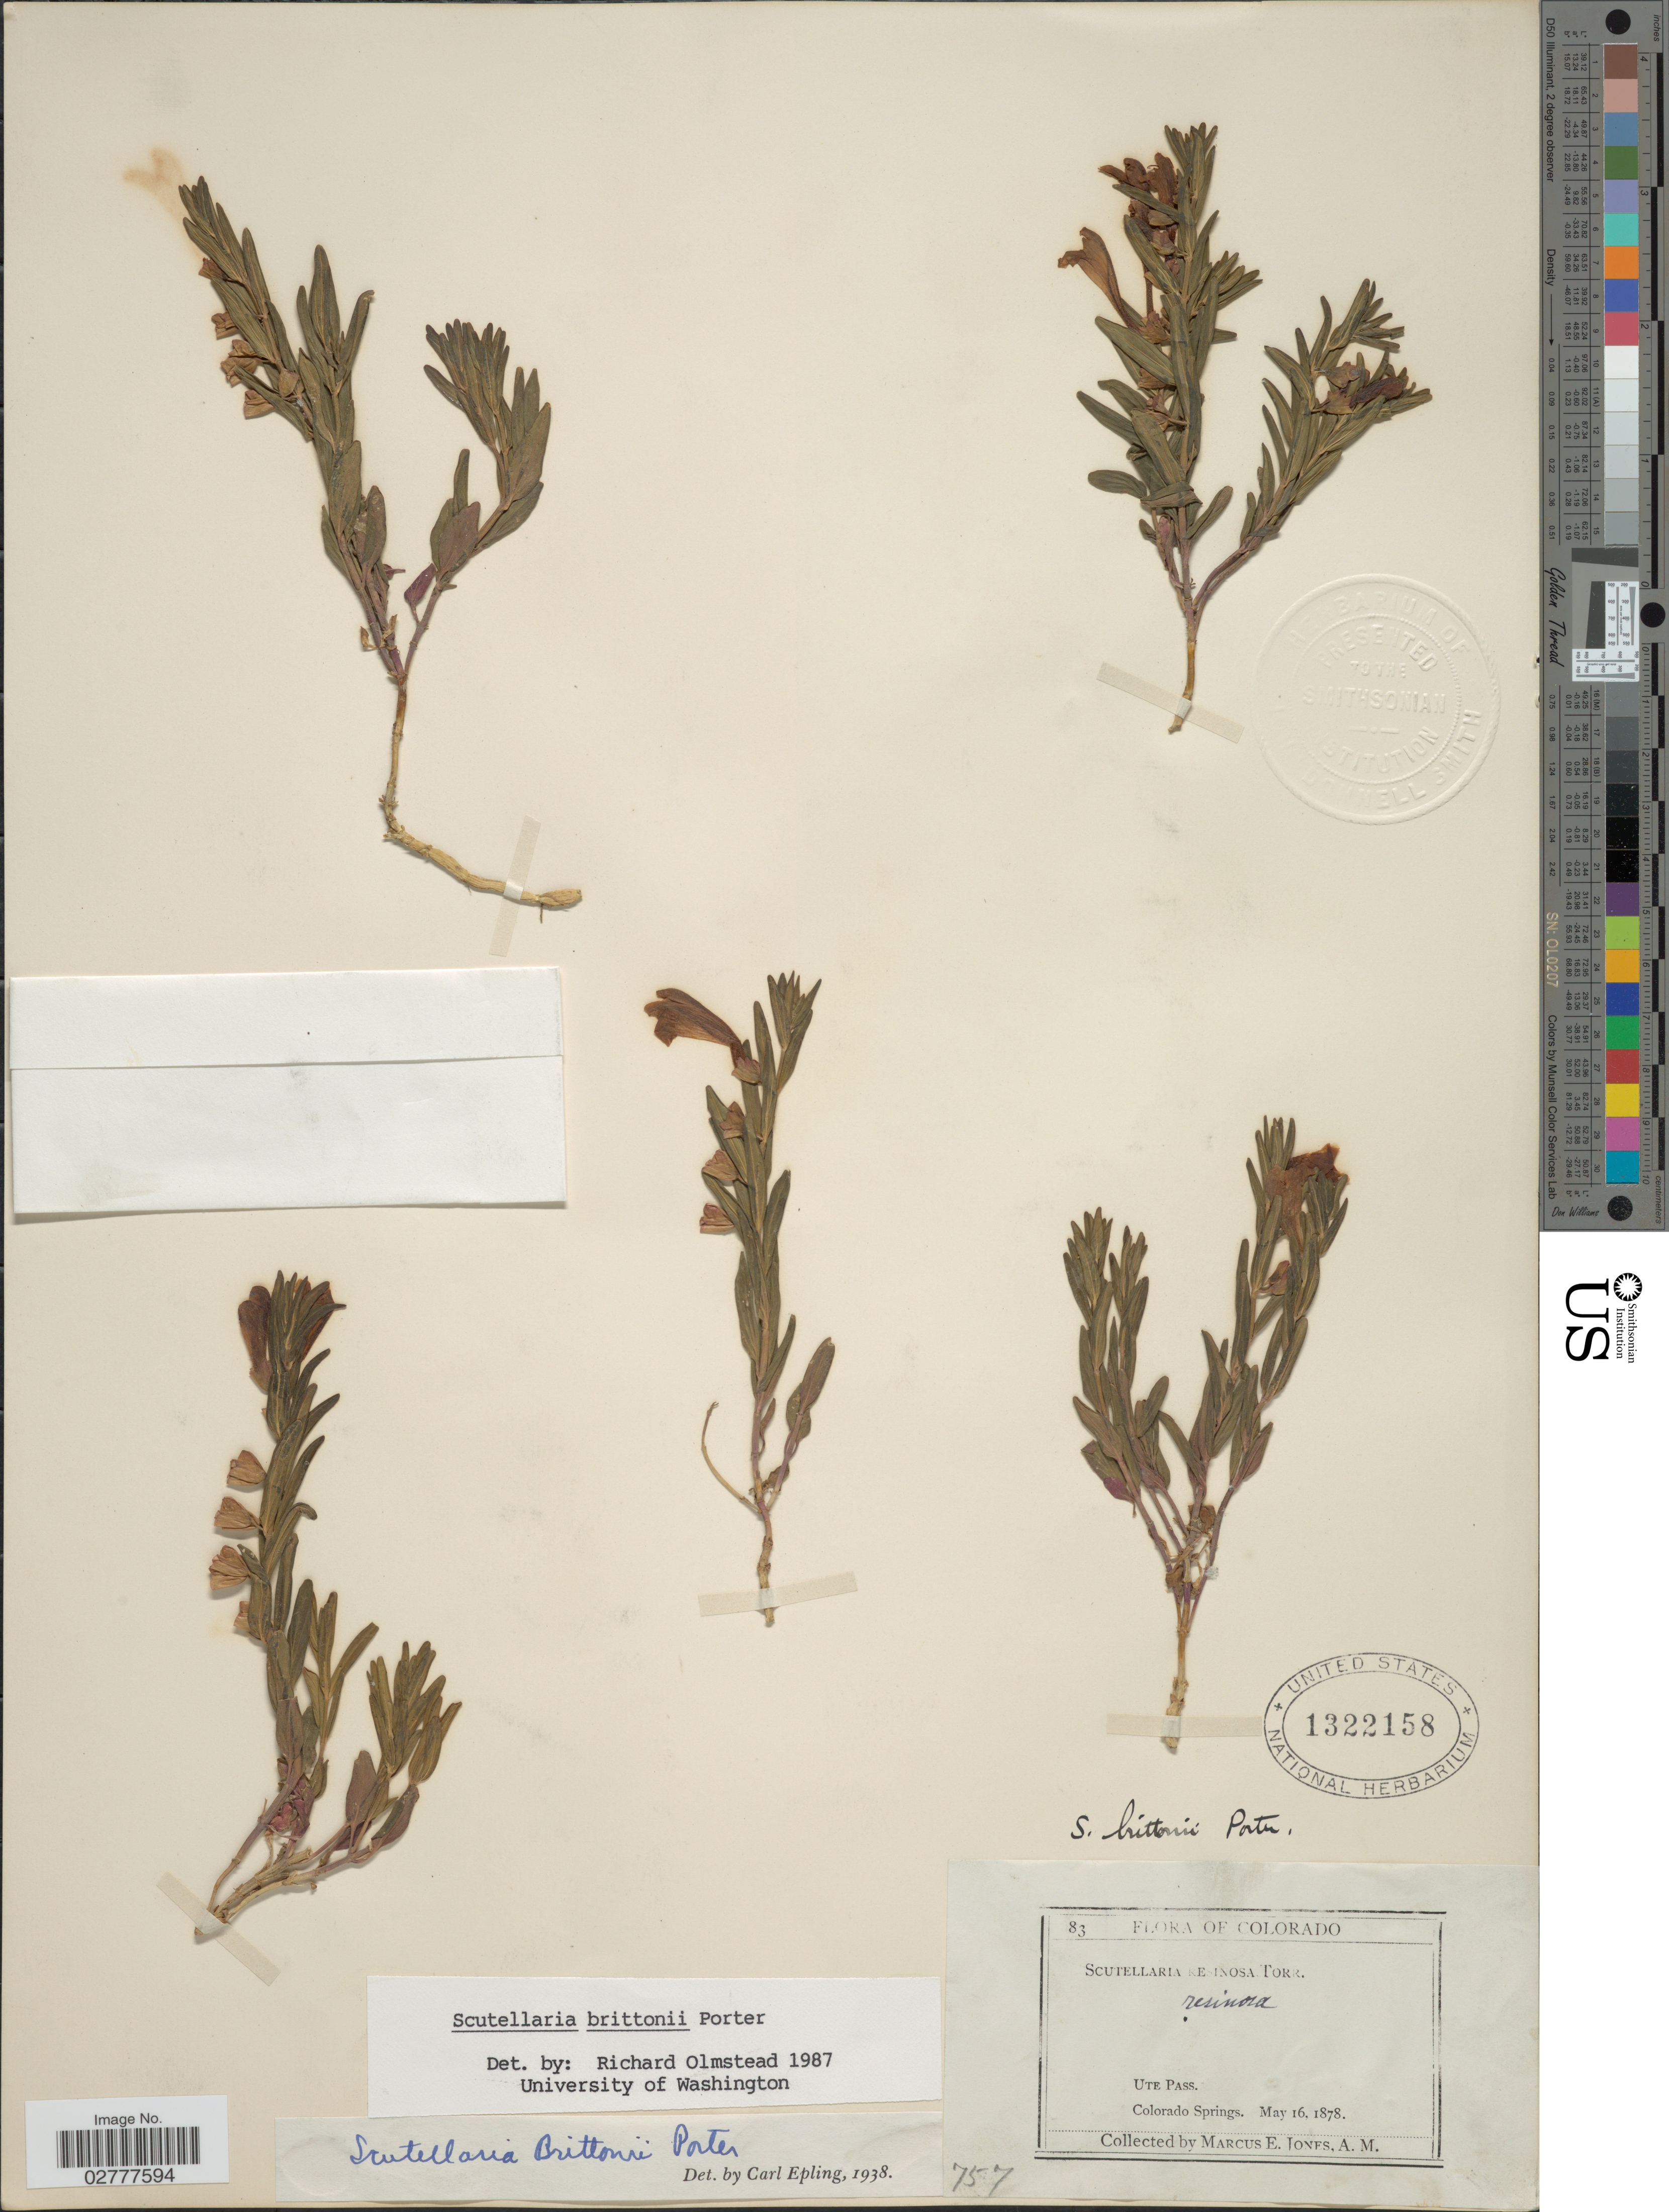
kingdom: Plantae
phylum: Tracheophyta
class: Magnoliopsida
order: Lamiales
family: Lamiaceae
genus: Scutellaria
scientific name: Scutellaria brittonii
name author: Porter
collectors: M. E. Jones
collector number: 83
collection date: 1878-05-16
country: United States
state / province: Colorado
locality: Ute Pass, Colorado Springs.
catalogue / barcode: US 1322158